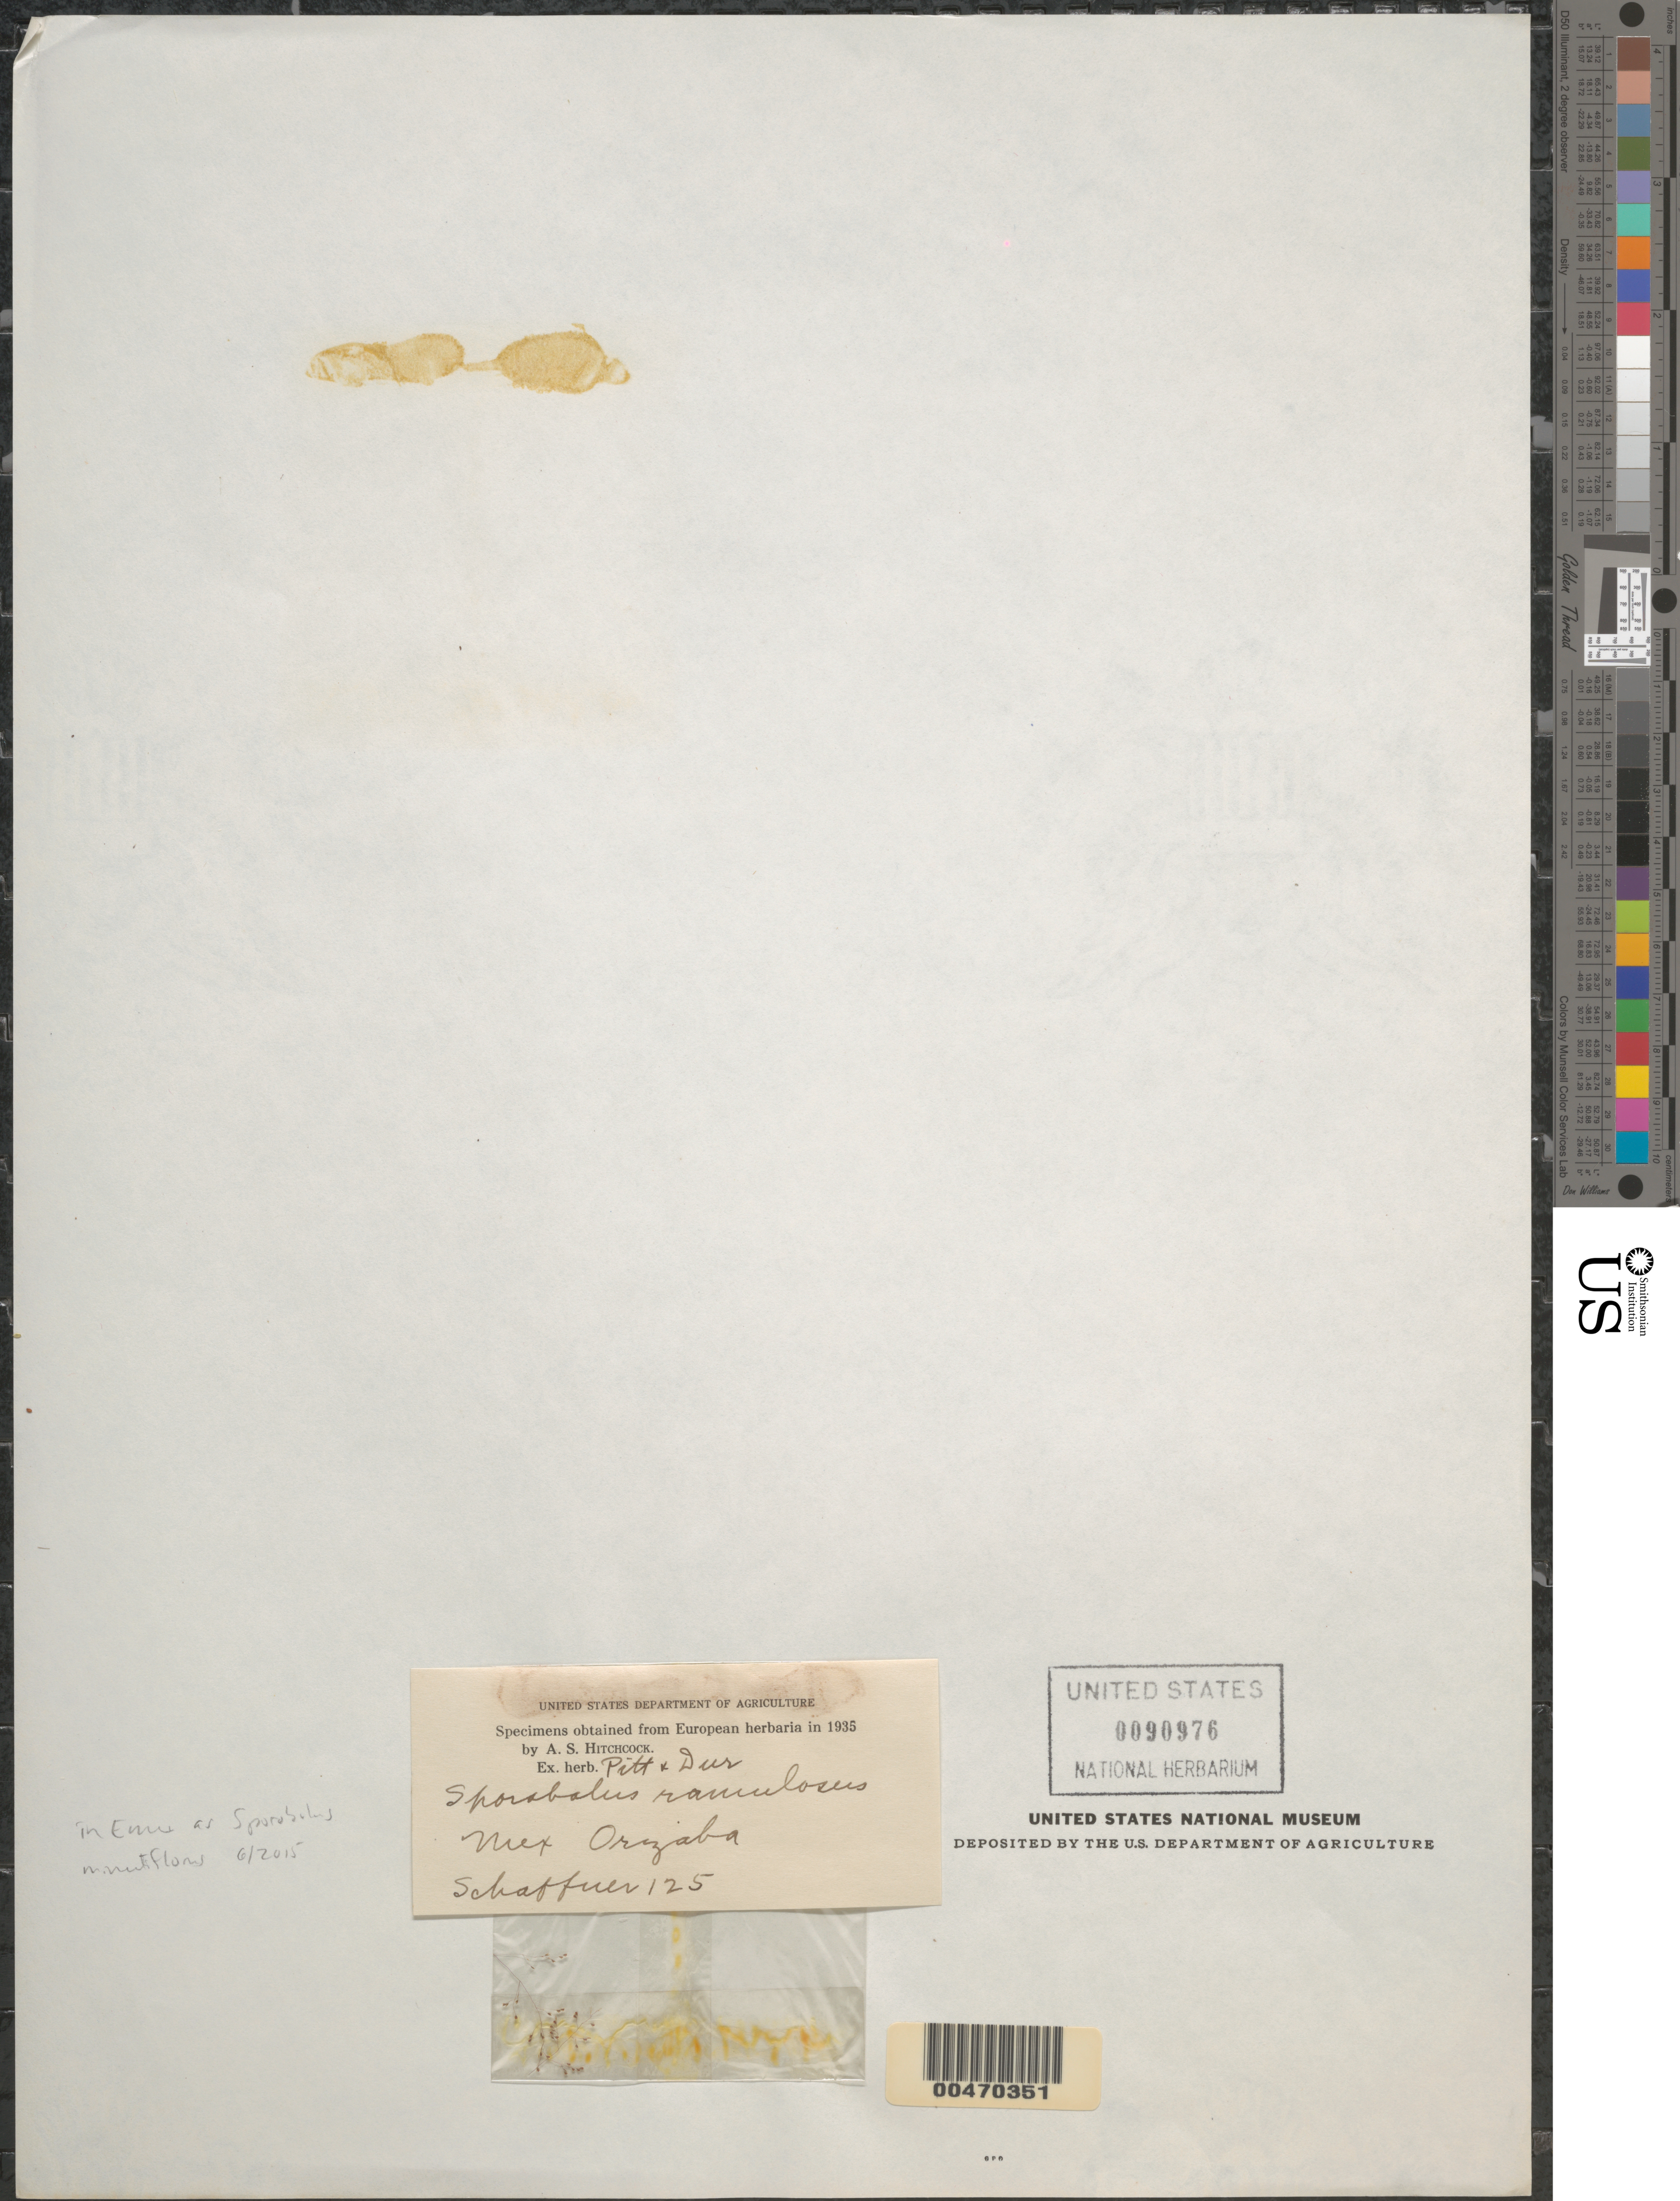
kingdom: Plantae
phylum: Tracheophyta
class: Liliopsida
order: Poales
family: Poaceae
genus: Sporobolus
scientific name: Sporobolus minutiflorus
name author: (Trin.) Link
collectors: -. Schaffner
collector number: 125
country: Mexico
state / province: Veracruz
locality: Orizaba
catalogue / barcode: US 90976